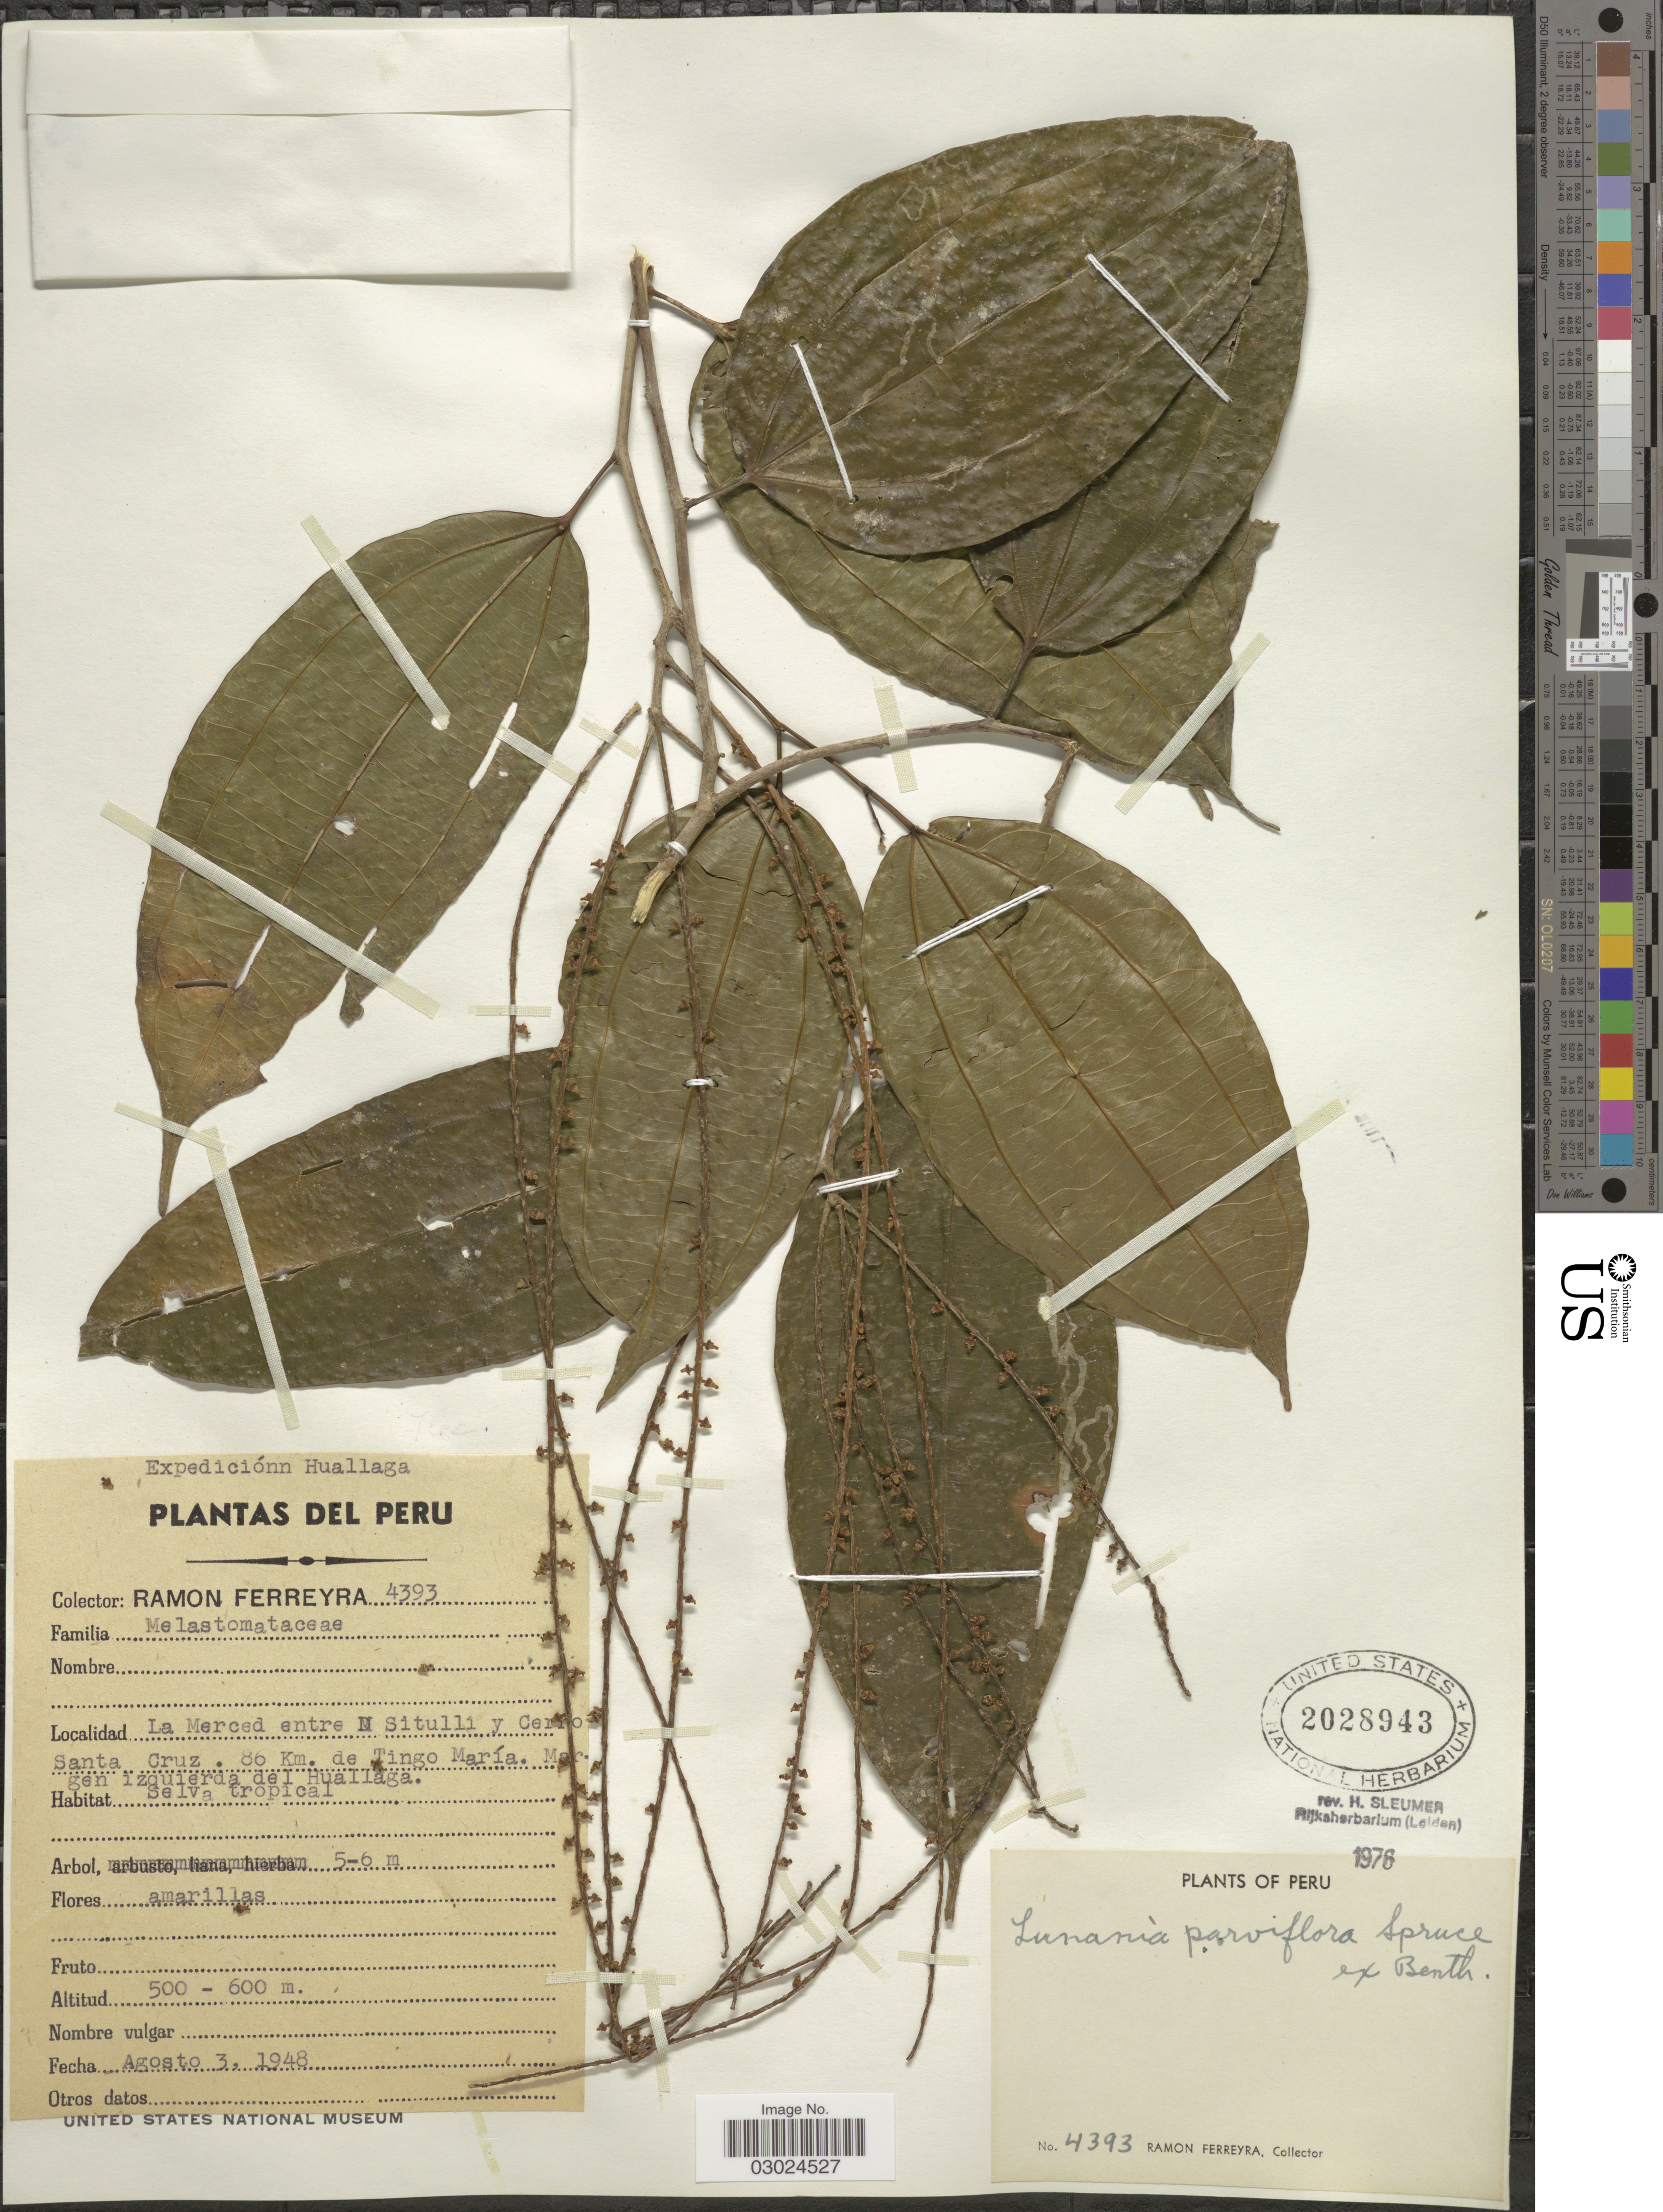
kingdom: Plantae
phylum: Tracheophyta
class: Magnoliopsida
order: Malpighiales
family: Salicaceae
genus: Lunania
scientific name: Lunania parviflora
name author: Spruce ex Benth.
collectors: R. A. Ferreyra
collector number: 4393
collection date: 1948-08-03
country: Peru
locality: La Merced entre Situlli y Cerro Santa Cruz, 86 Km. de Tingo María, margen izquierda del Huallaga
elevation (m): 500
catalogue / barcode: US 2028943